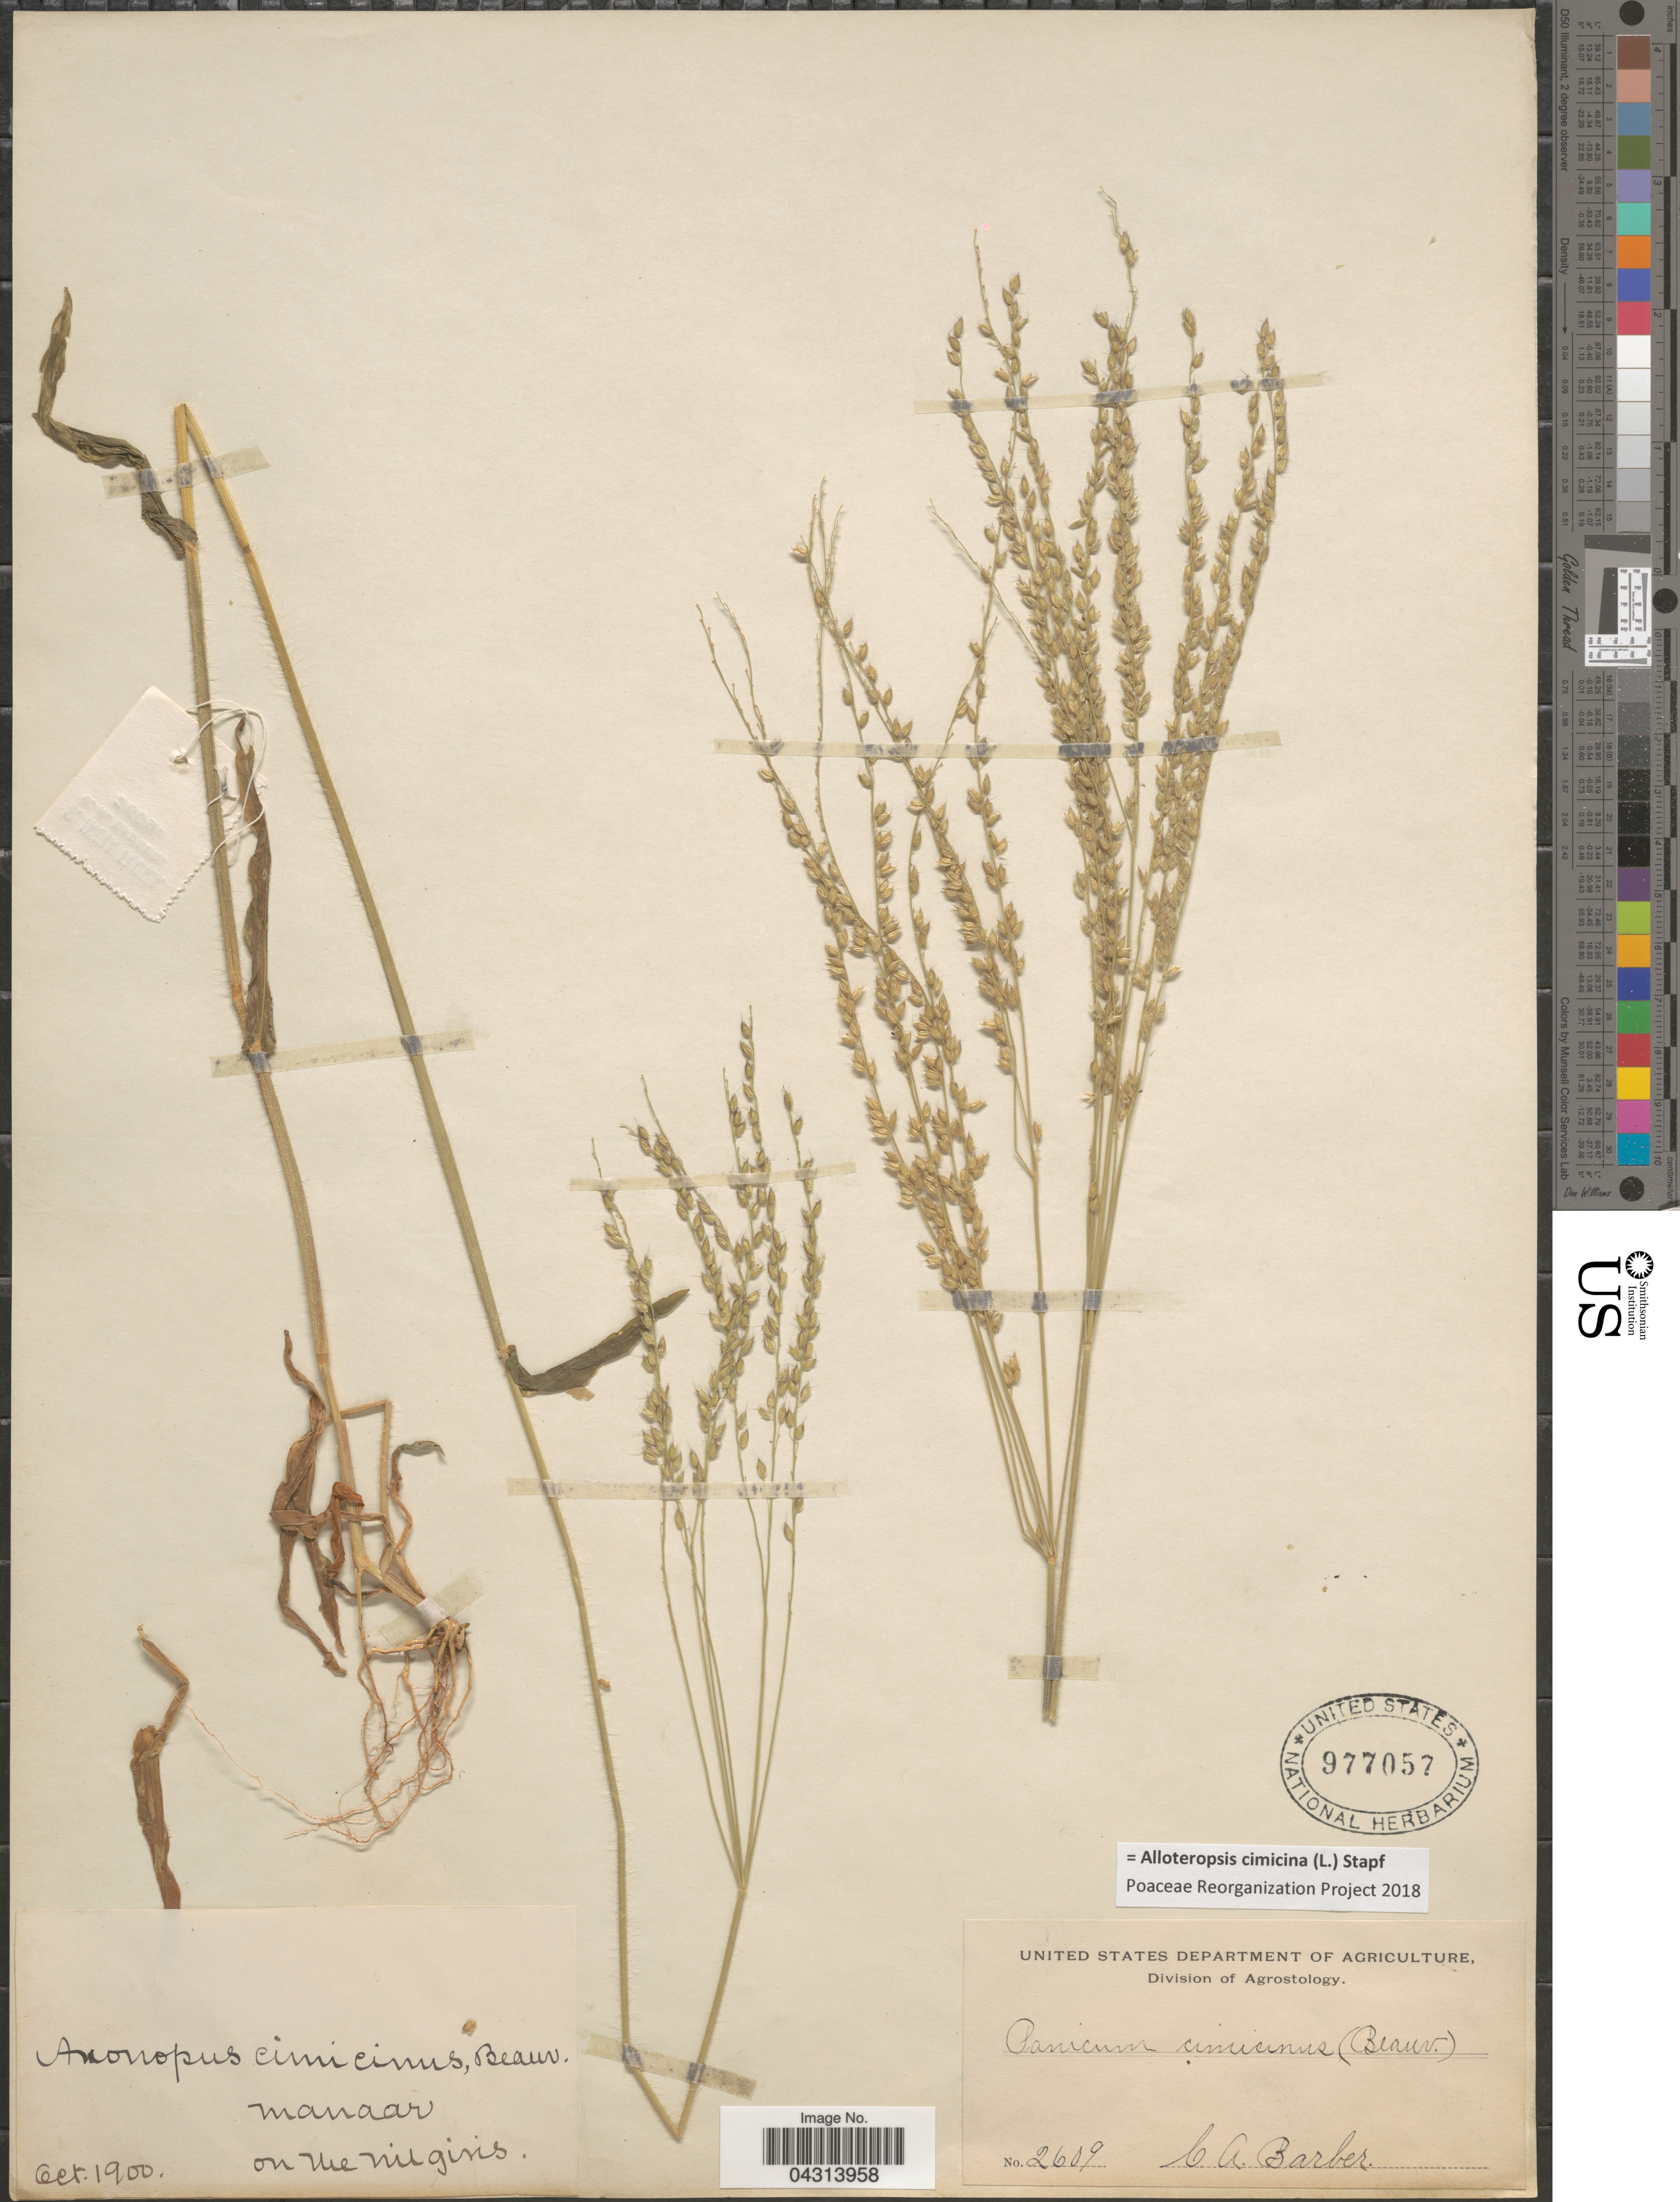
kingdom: Plantae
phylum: Tracheophyta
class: Liliopsida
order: Poales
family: Poaceae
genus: Alloteropsis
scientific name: Alloteropsis cimicina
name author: (L.) Stapf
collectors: C. Barber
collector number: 2609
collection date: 1900-10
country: India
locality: Manaar. On The Nilgiris.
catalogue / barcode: US 977057